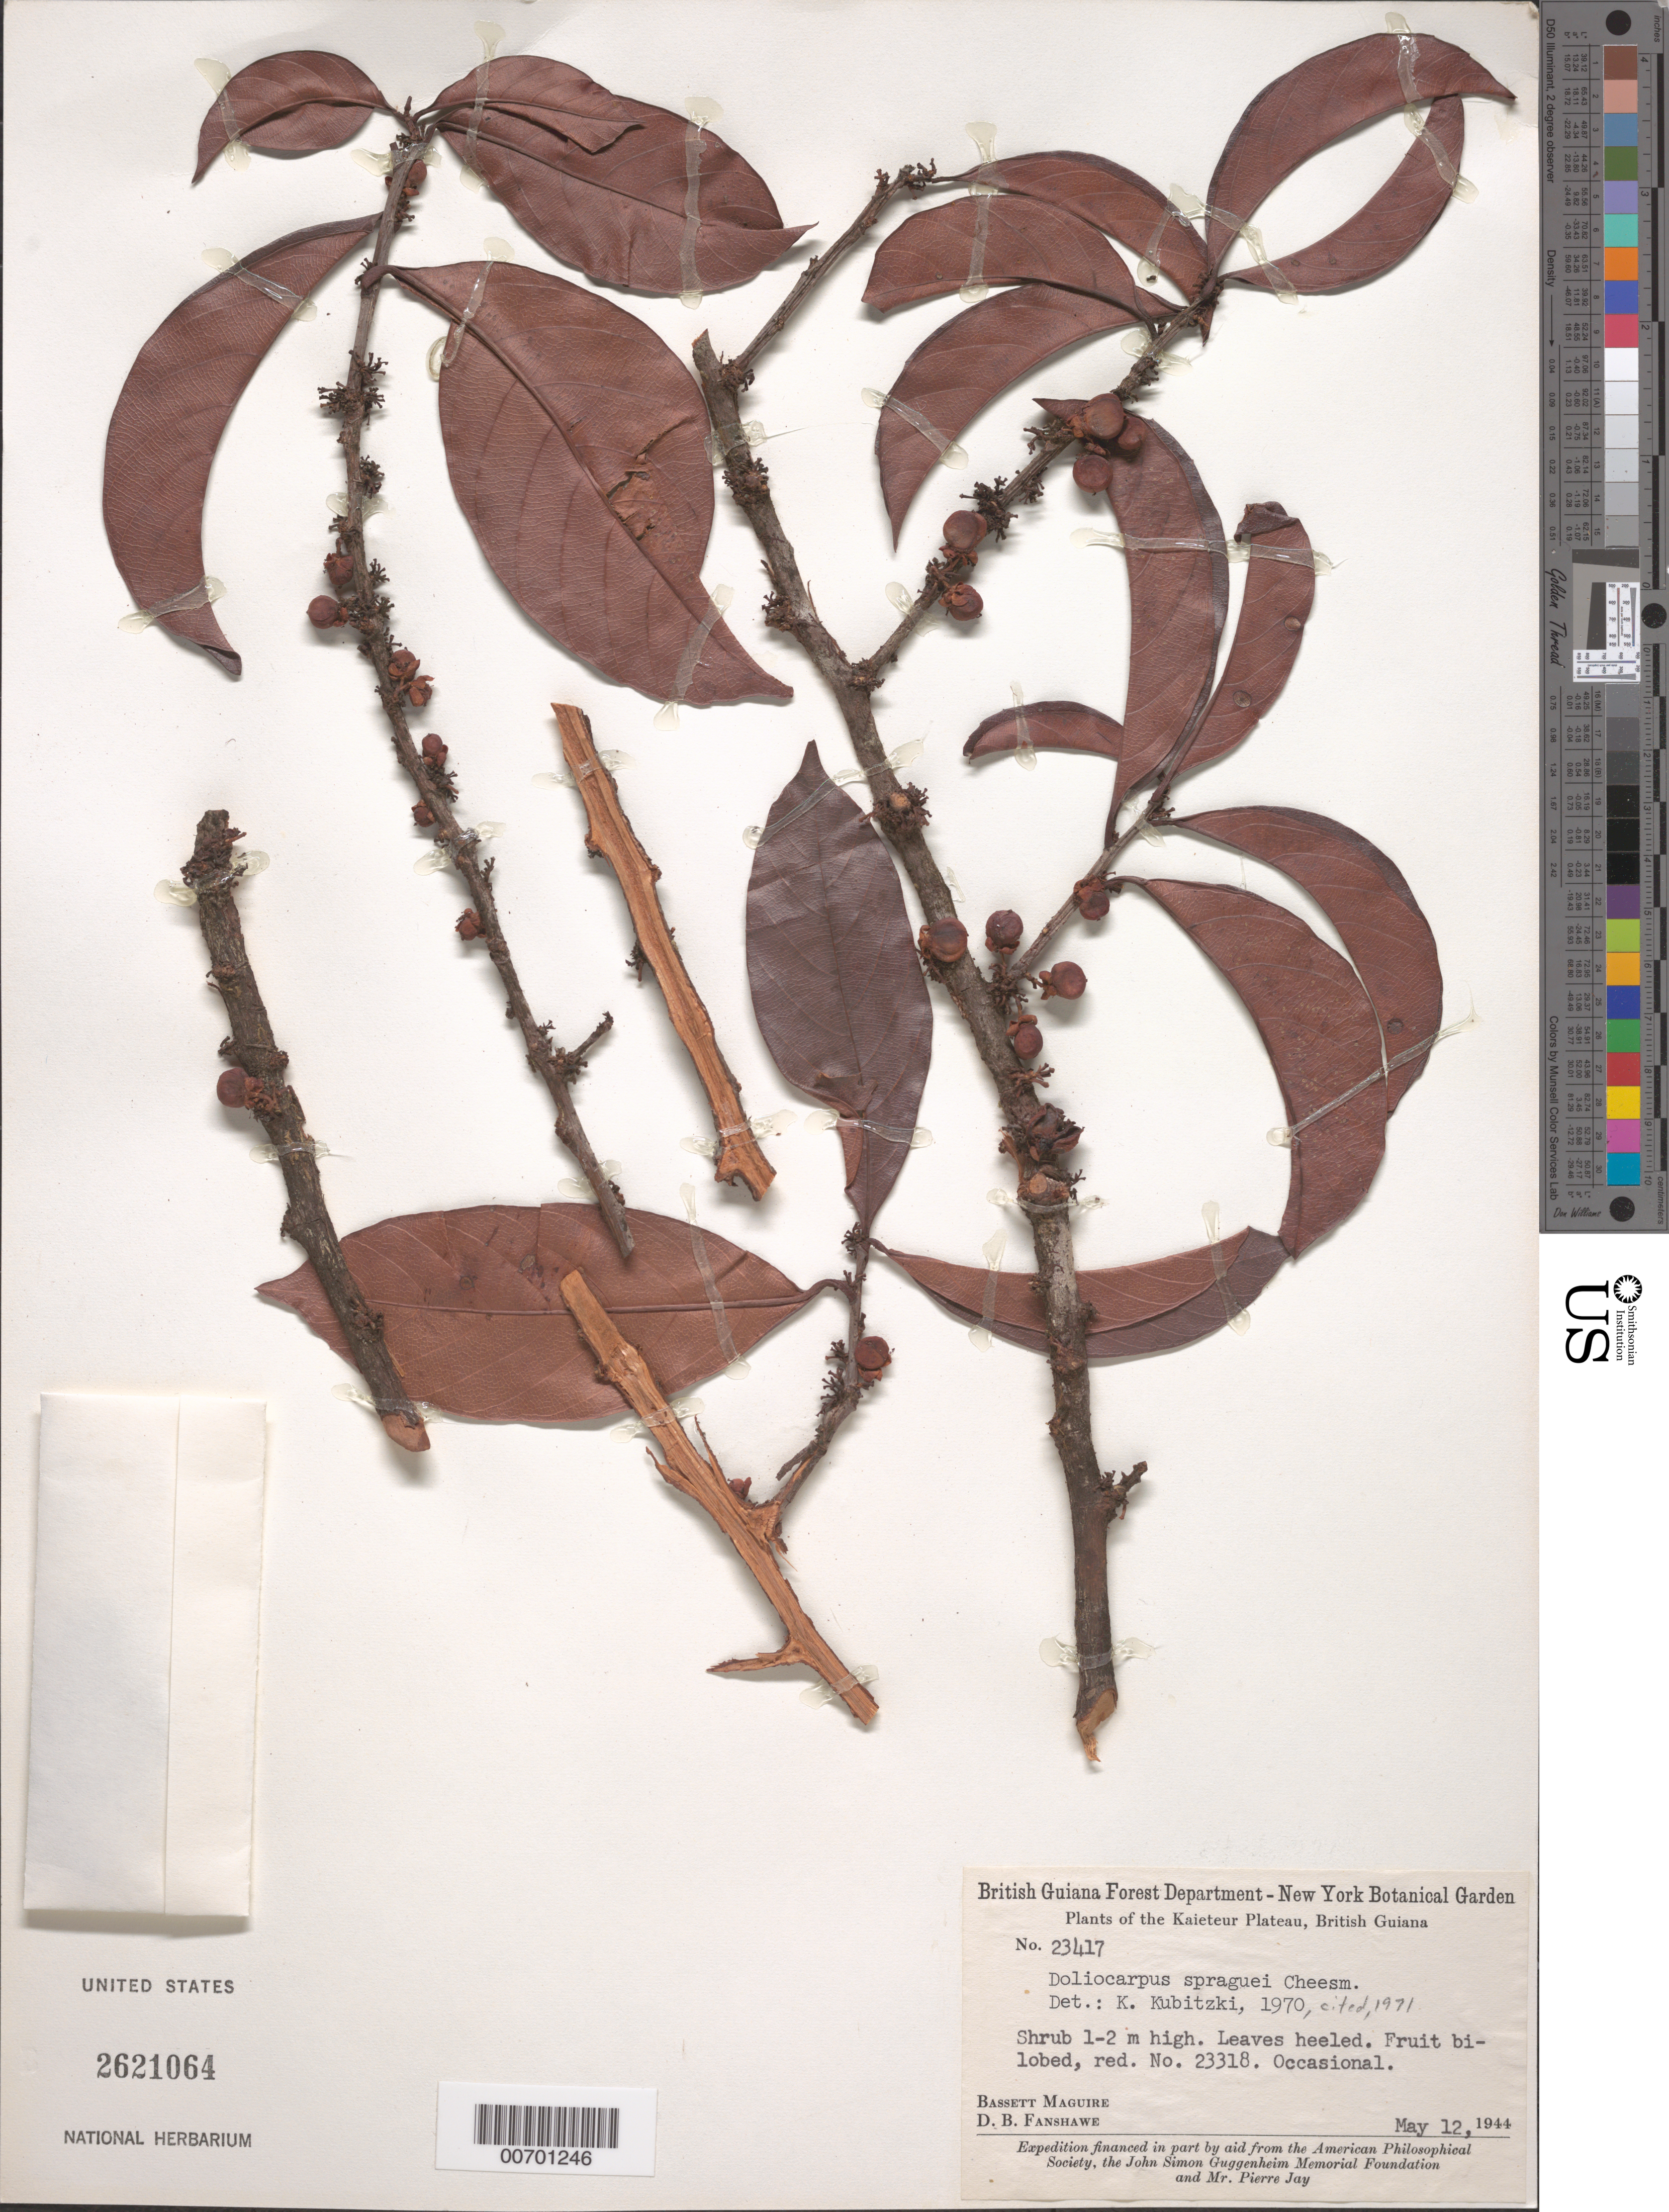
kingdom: Plantae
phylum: Tracheophyta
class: Magnoliopsida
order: Dilleniales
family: Dilleniaceae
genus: Doliocarpus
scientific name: Doliocarpus spraguei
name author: Cheesman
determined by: Kubitzki, Klaus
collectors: B. Maguire & D. B. Fanshawe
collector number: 23417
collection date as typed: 12-May-44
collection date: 1944-05-12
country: Guyana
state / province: Potaro-Siparuni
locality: Kaieteur Plateau, Potaro River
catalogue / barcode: US 2621064